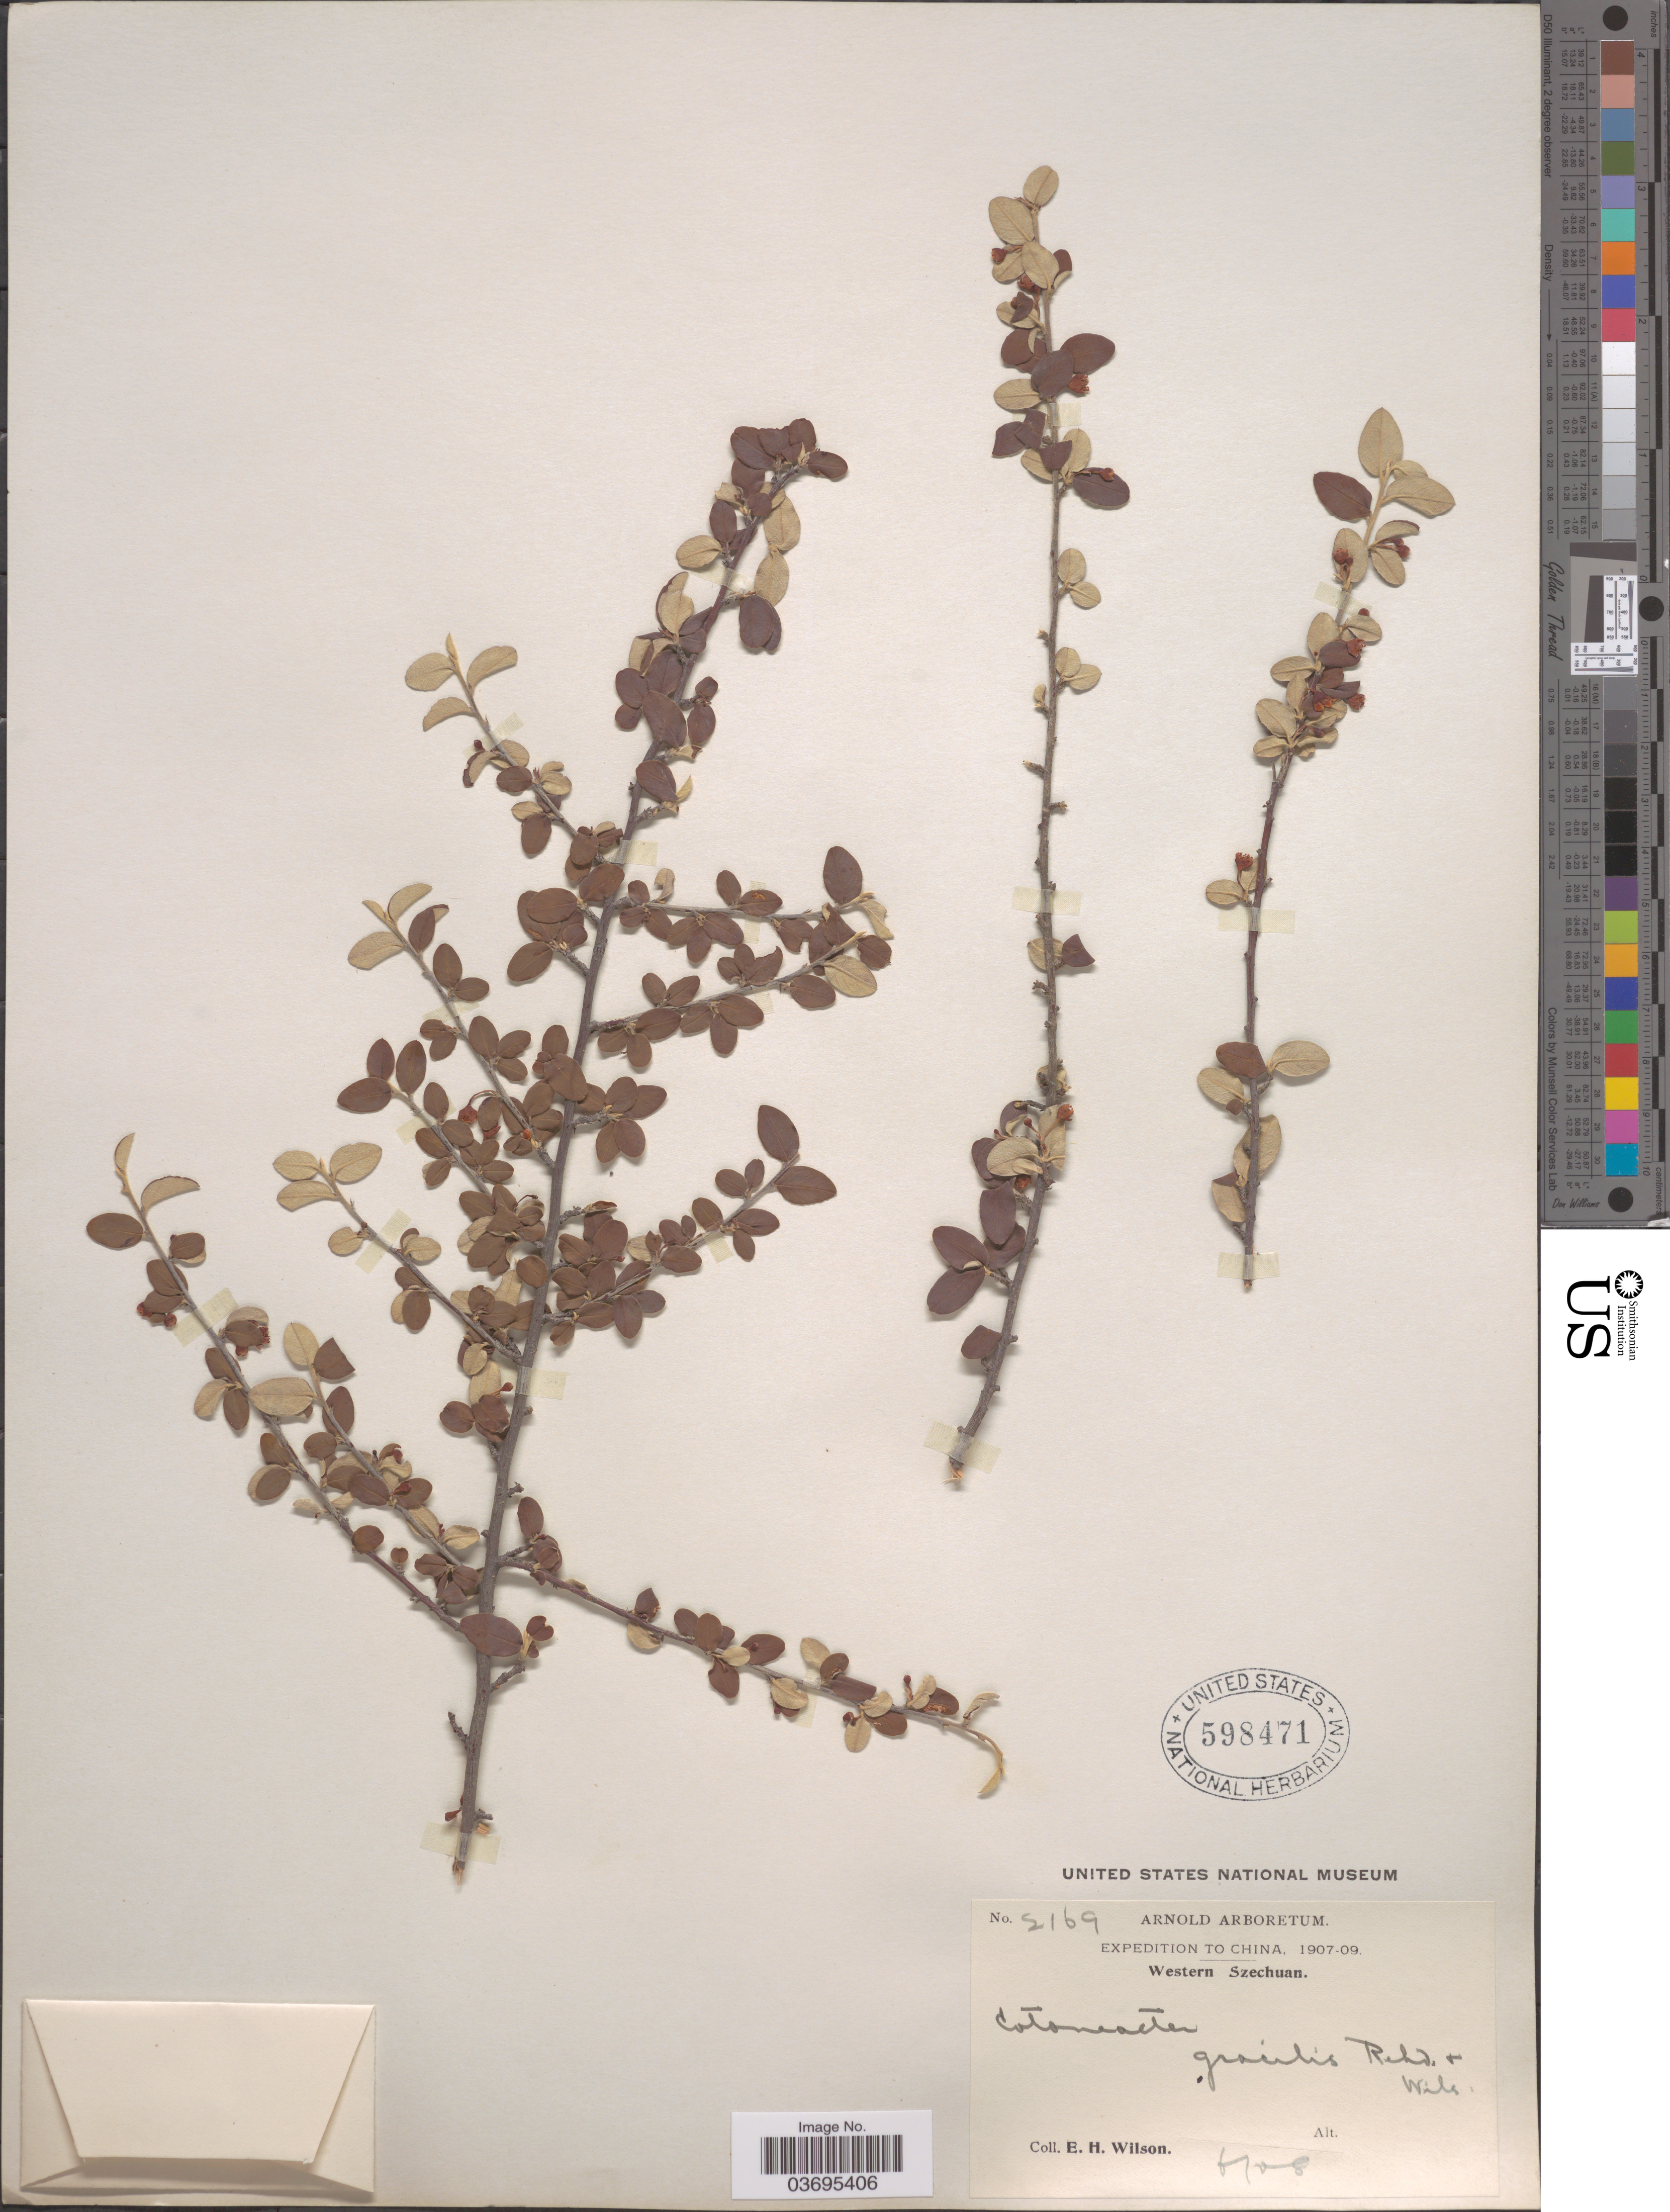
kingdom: Plantae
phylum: Tracheophyta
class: Magnoliopsida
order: Rosales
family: Rosaceae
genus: Cotoneaster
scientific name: Cotoneaster gracilis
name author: Rehder & E.H. Wilson in Sarg.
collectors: E. Wilson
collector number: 2169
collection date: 1908-06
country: China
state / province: Sichuan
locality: Western Szechuan.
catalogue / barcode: US 598471